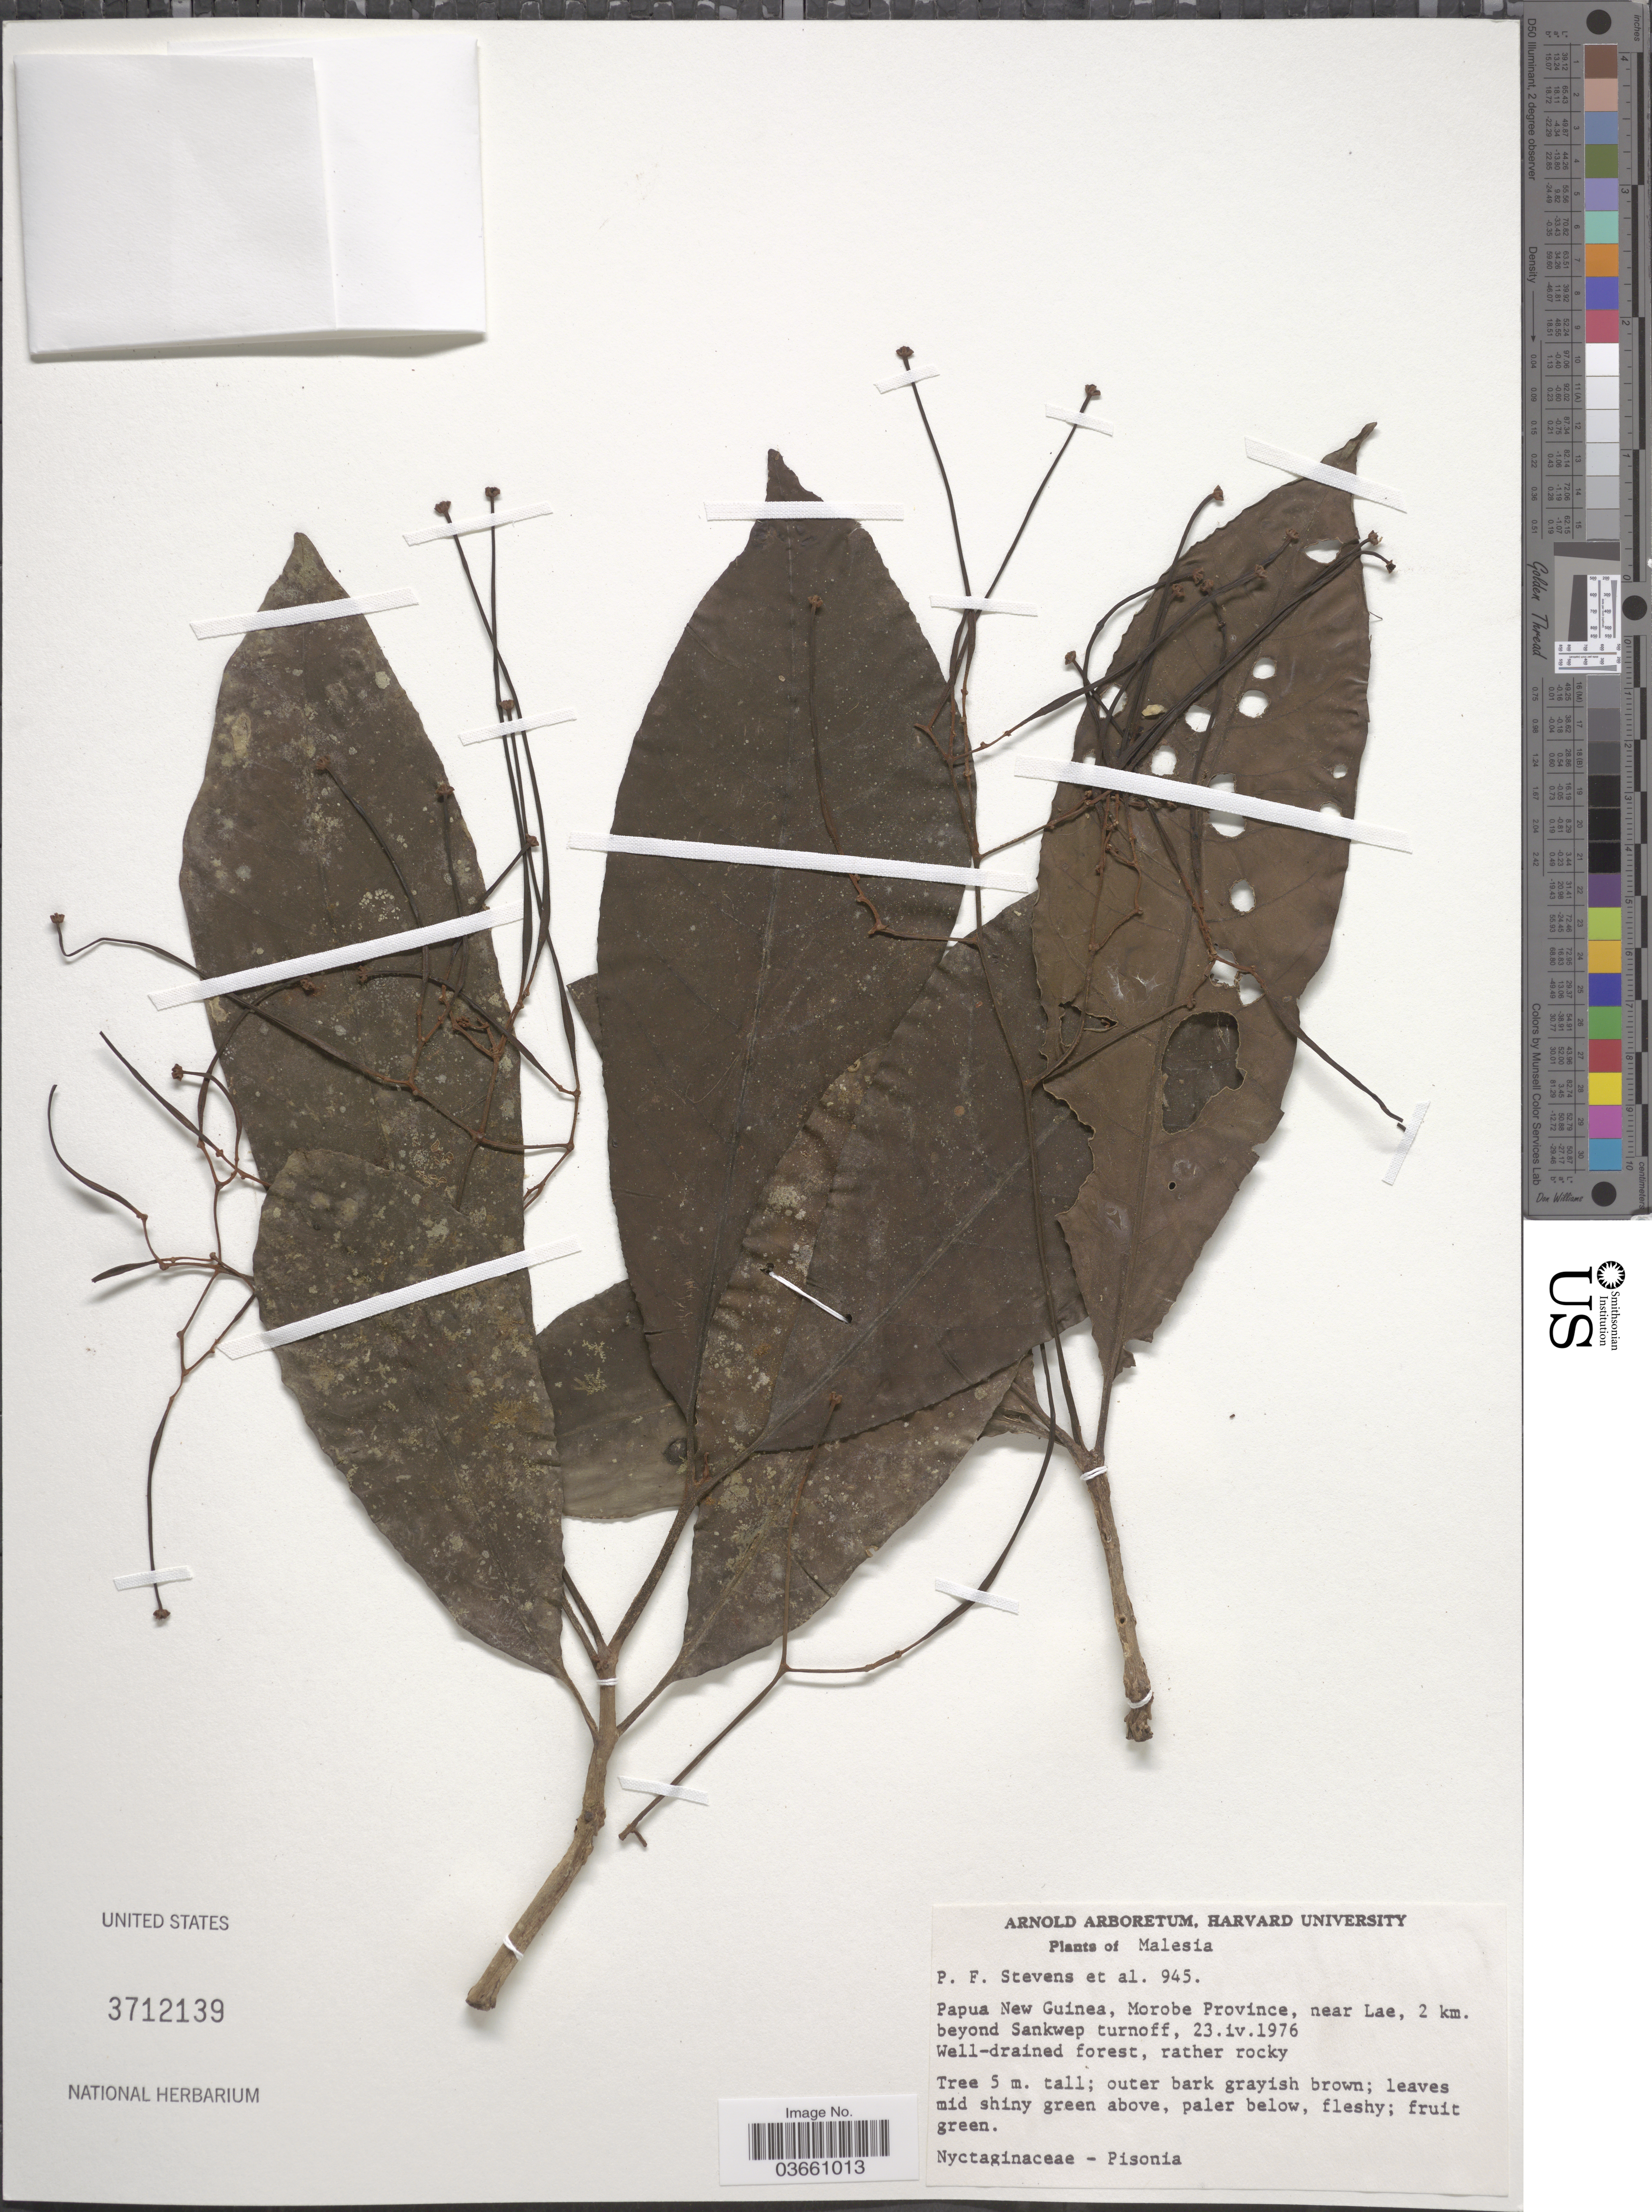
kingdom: Plantae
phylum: Tracheophyta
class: Magnoliopsida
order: Caryophyllales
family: Nyctaginaceae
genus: Pisonia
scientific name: Pisonia sp.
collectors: P. F. Stevens & et al.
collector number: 945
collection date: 1976-04-23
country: Papua New Guinea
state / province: Morobe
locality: Malesia. Near Lae, 2 km. beyond Sankwep turnoff.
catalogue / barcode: US 3712139